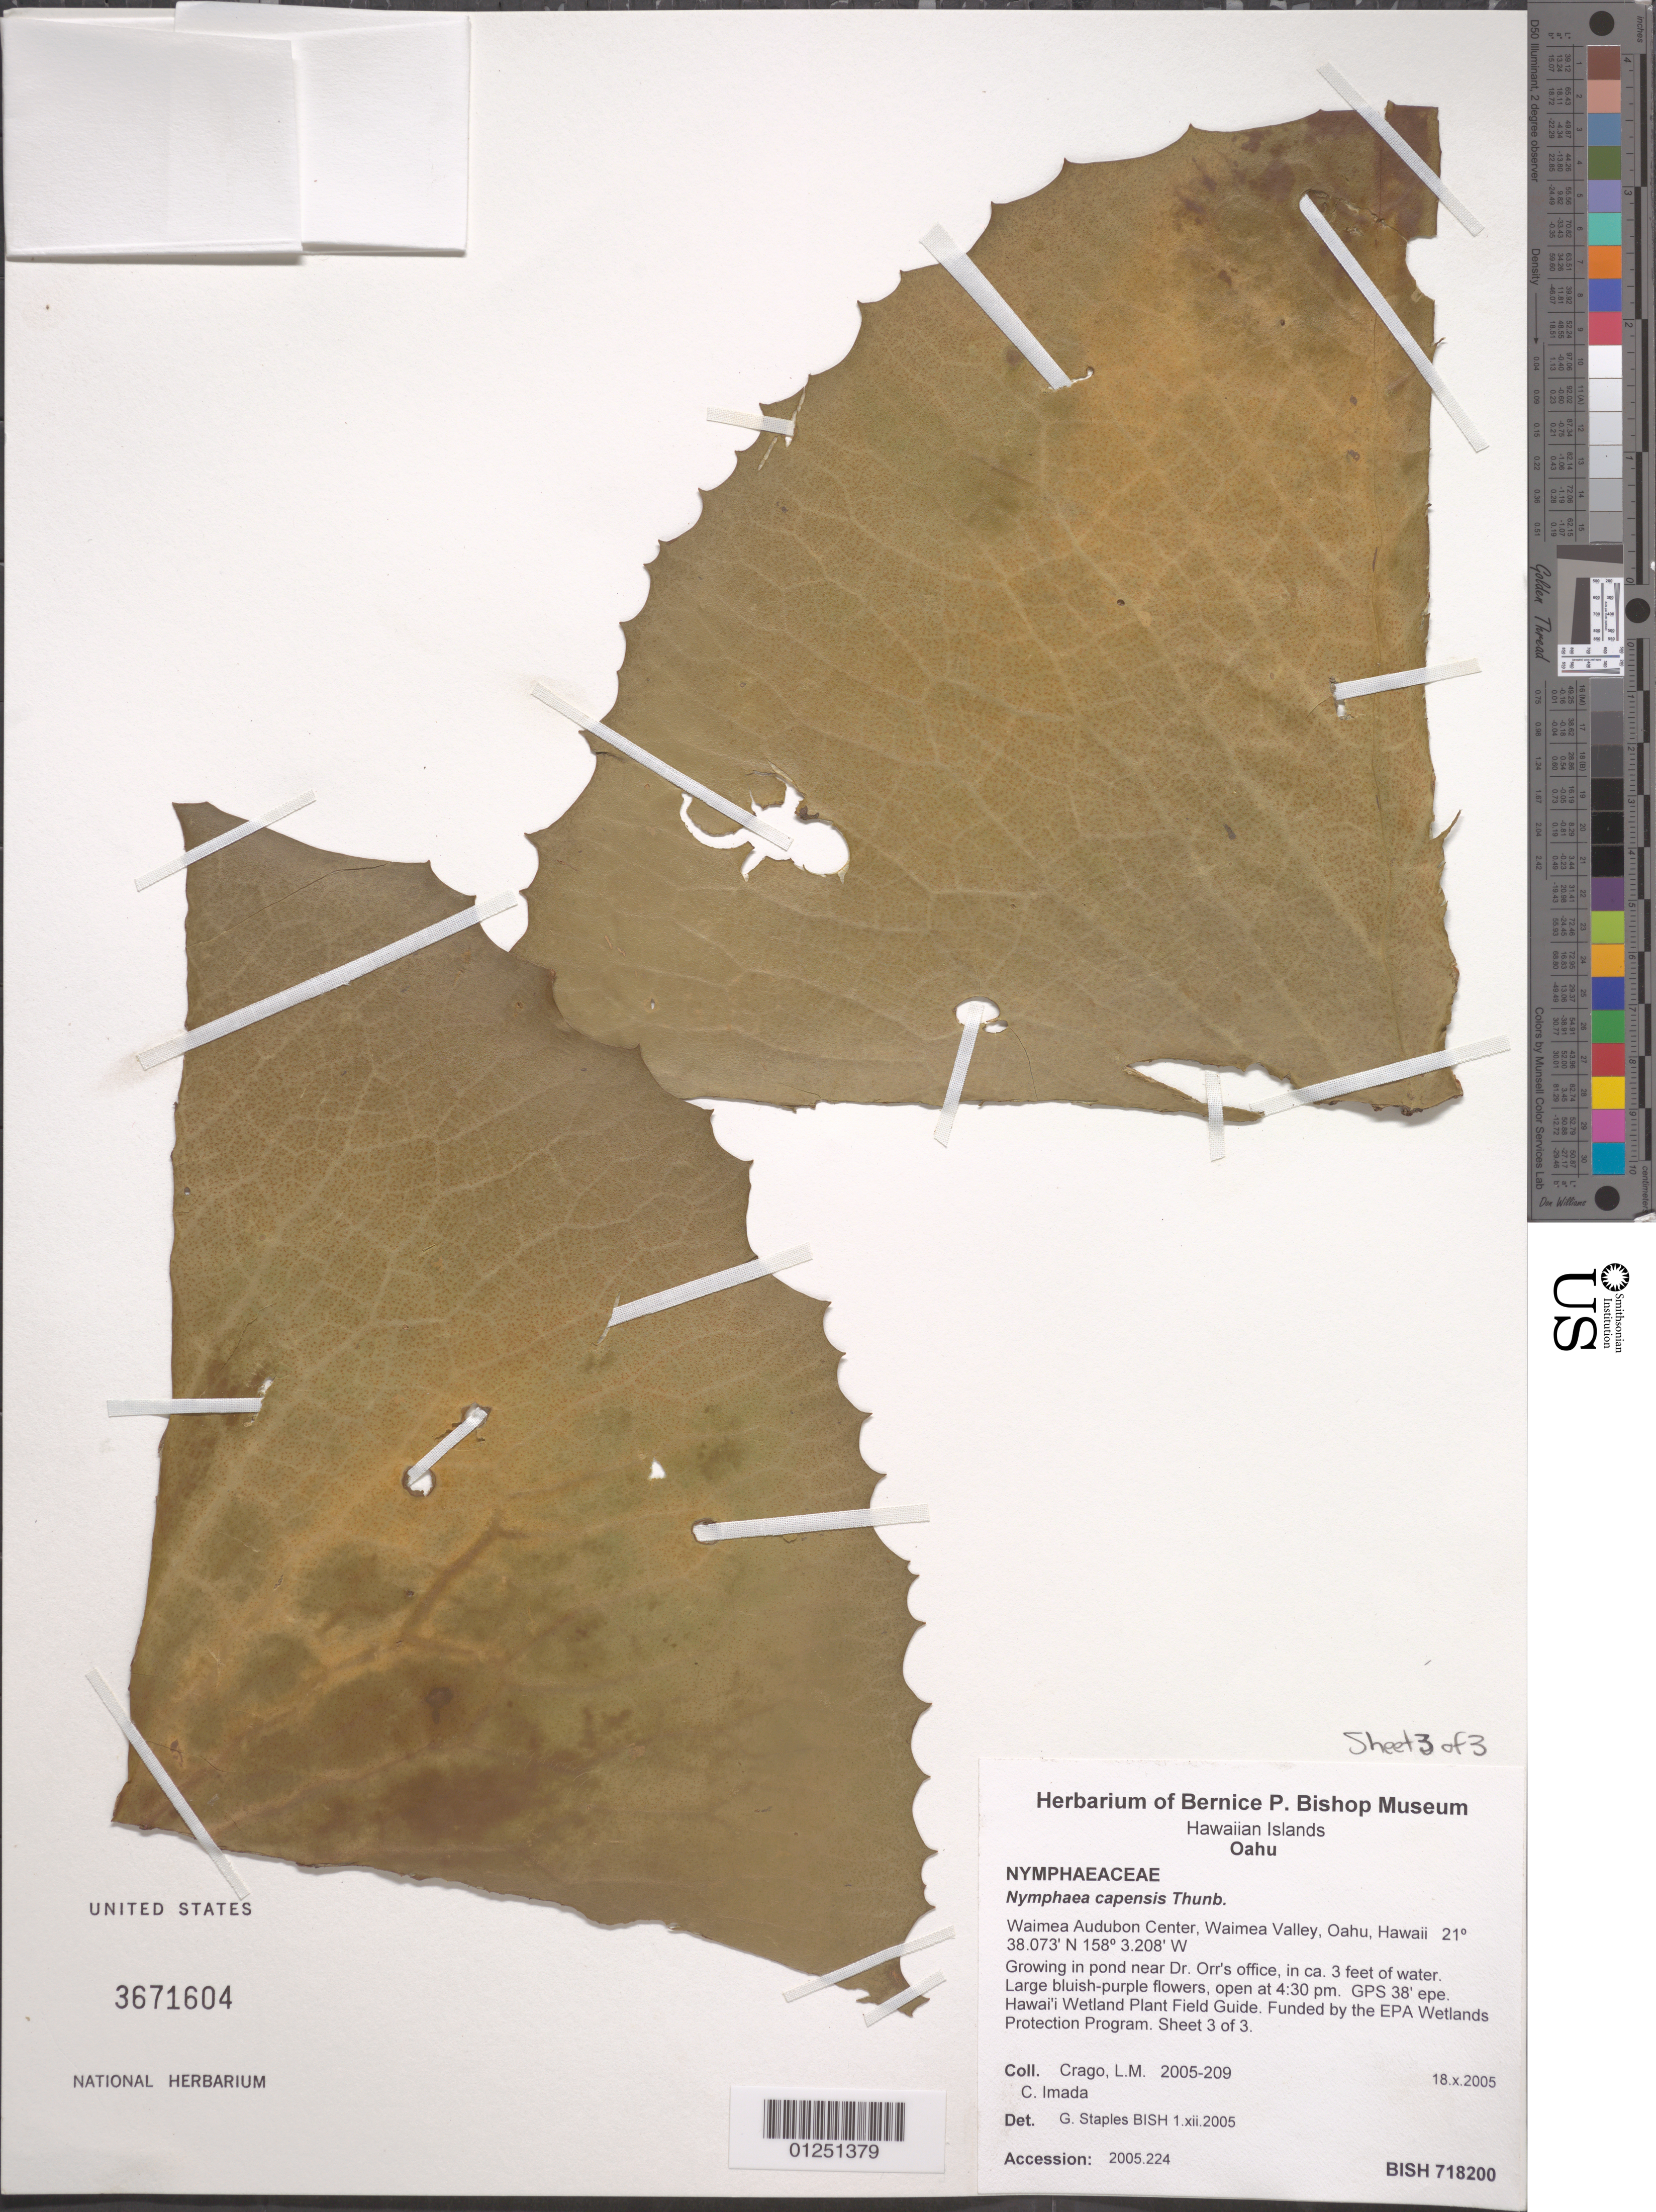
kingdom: Plantae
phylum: Tracheophyta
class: Magnoliopsida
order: Nymphaeales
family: Nymphaeaceae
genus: Nymphaea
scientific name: Nymphaea capensis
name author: Thunb.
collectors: L. Crago & C. Imada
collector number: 2005-209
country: United States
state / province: Hawaii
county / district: Honolulu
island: Oahu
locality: Wainea Audubon Center, Waimea Valley, in pond near Dr. Orr's office.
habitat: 3' of water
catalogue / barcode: US 3671604